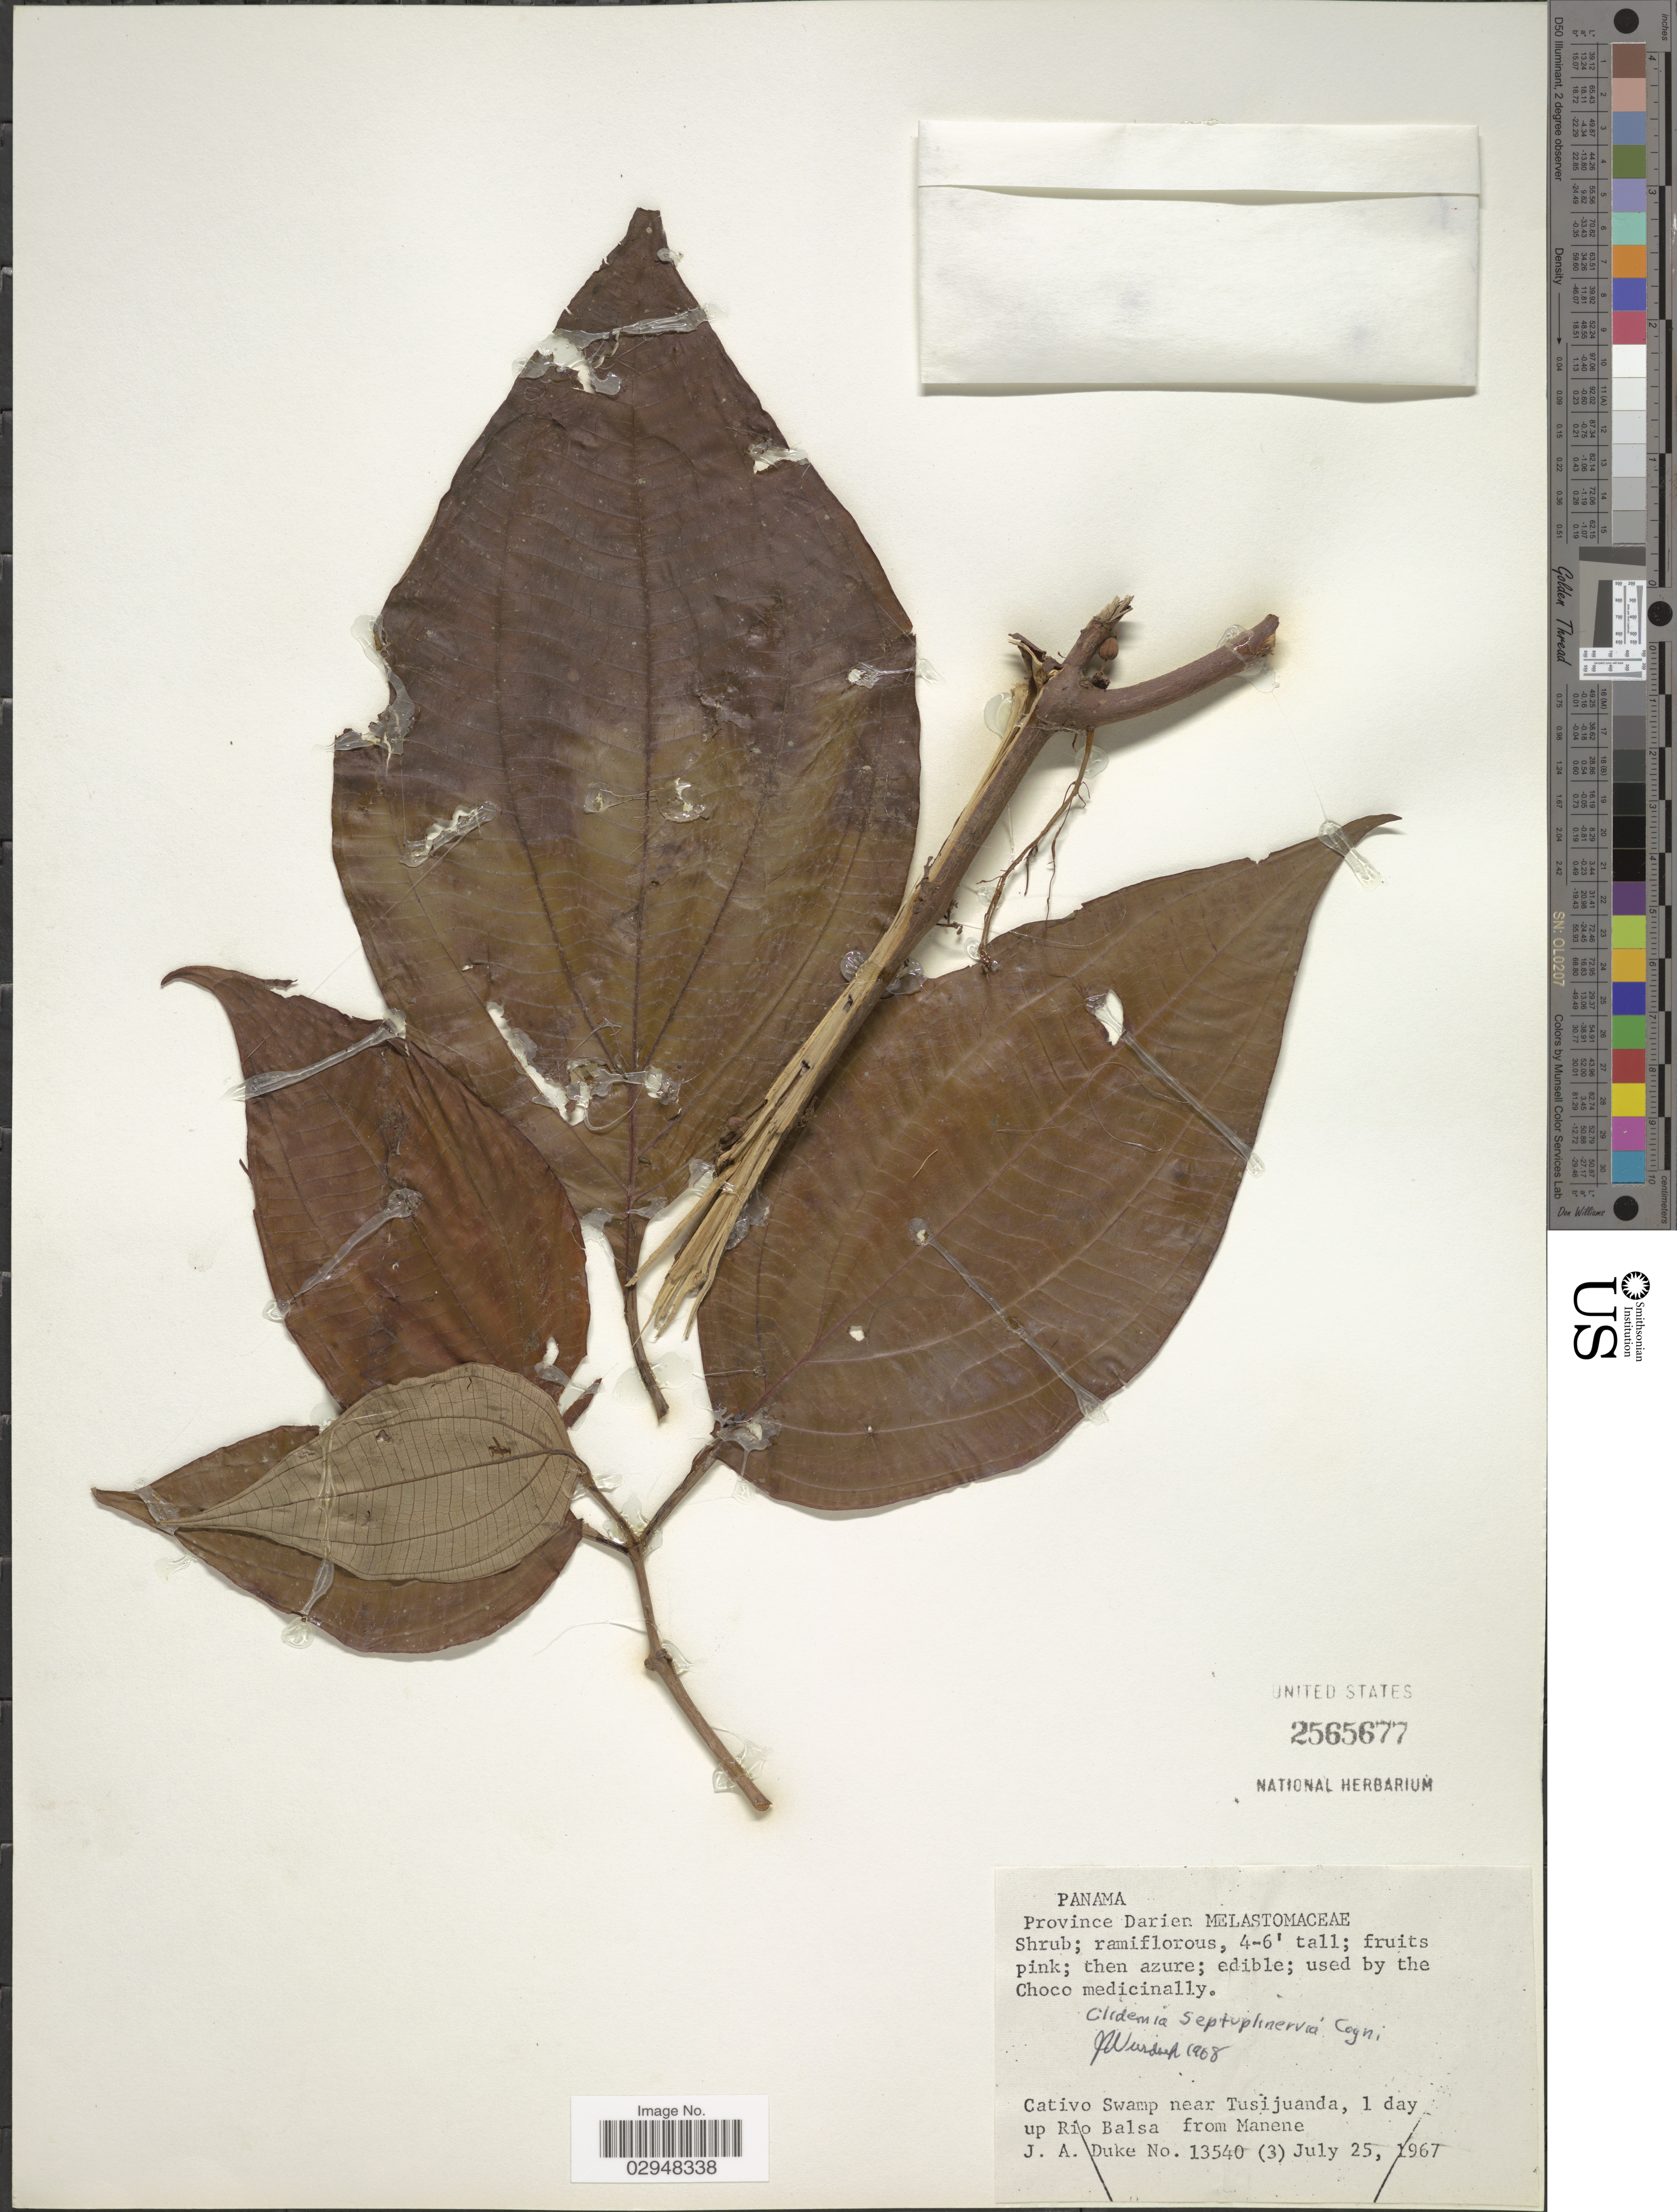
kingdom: Plantae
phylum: Tracheophyta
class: Magnoliopsida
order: Myrtales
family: Melastomataceae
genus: Clidemia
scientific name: Clidemia trichocalyx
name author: (S.F. Blake) Gleason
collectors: J. A. Duke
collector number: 13540(3)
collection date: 1967-07-25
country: Panama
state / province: Darién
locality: Cativo Swamp near Tusijuanda, 1 day up Rio Balsa from Manene.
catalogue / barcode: US 2565677